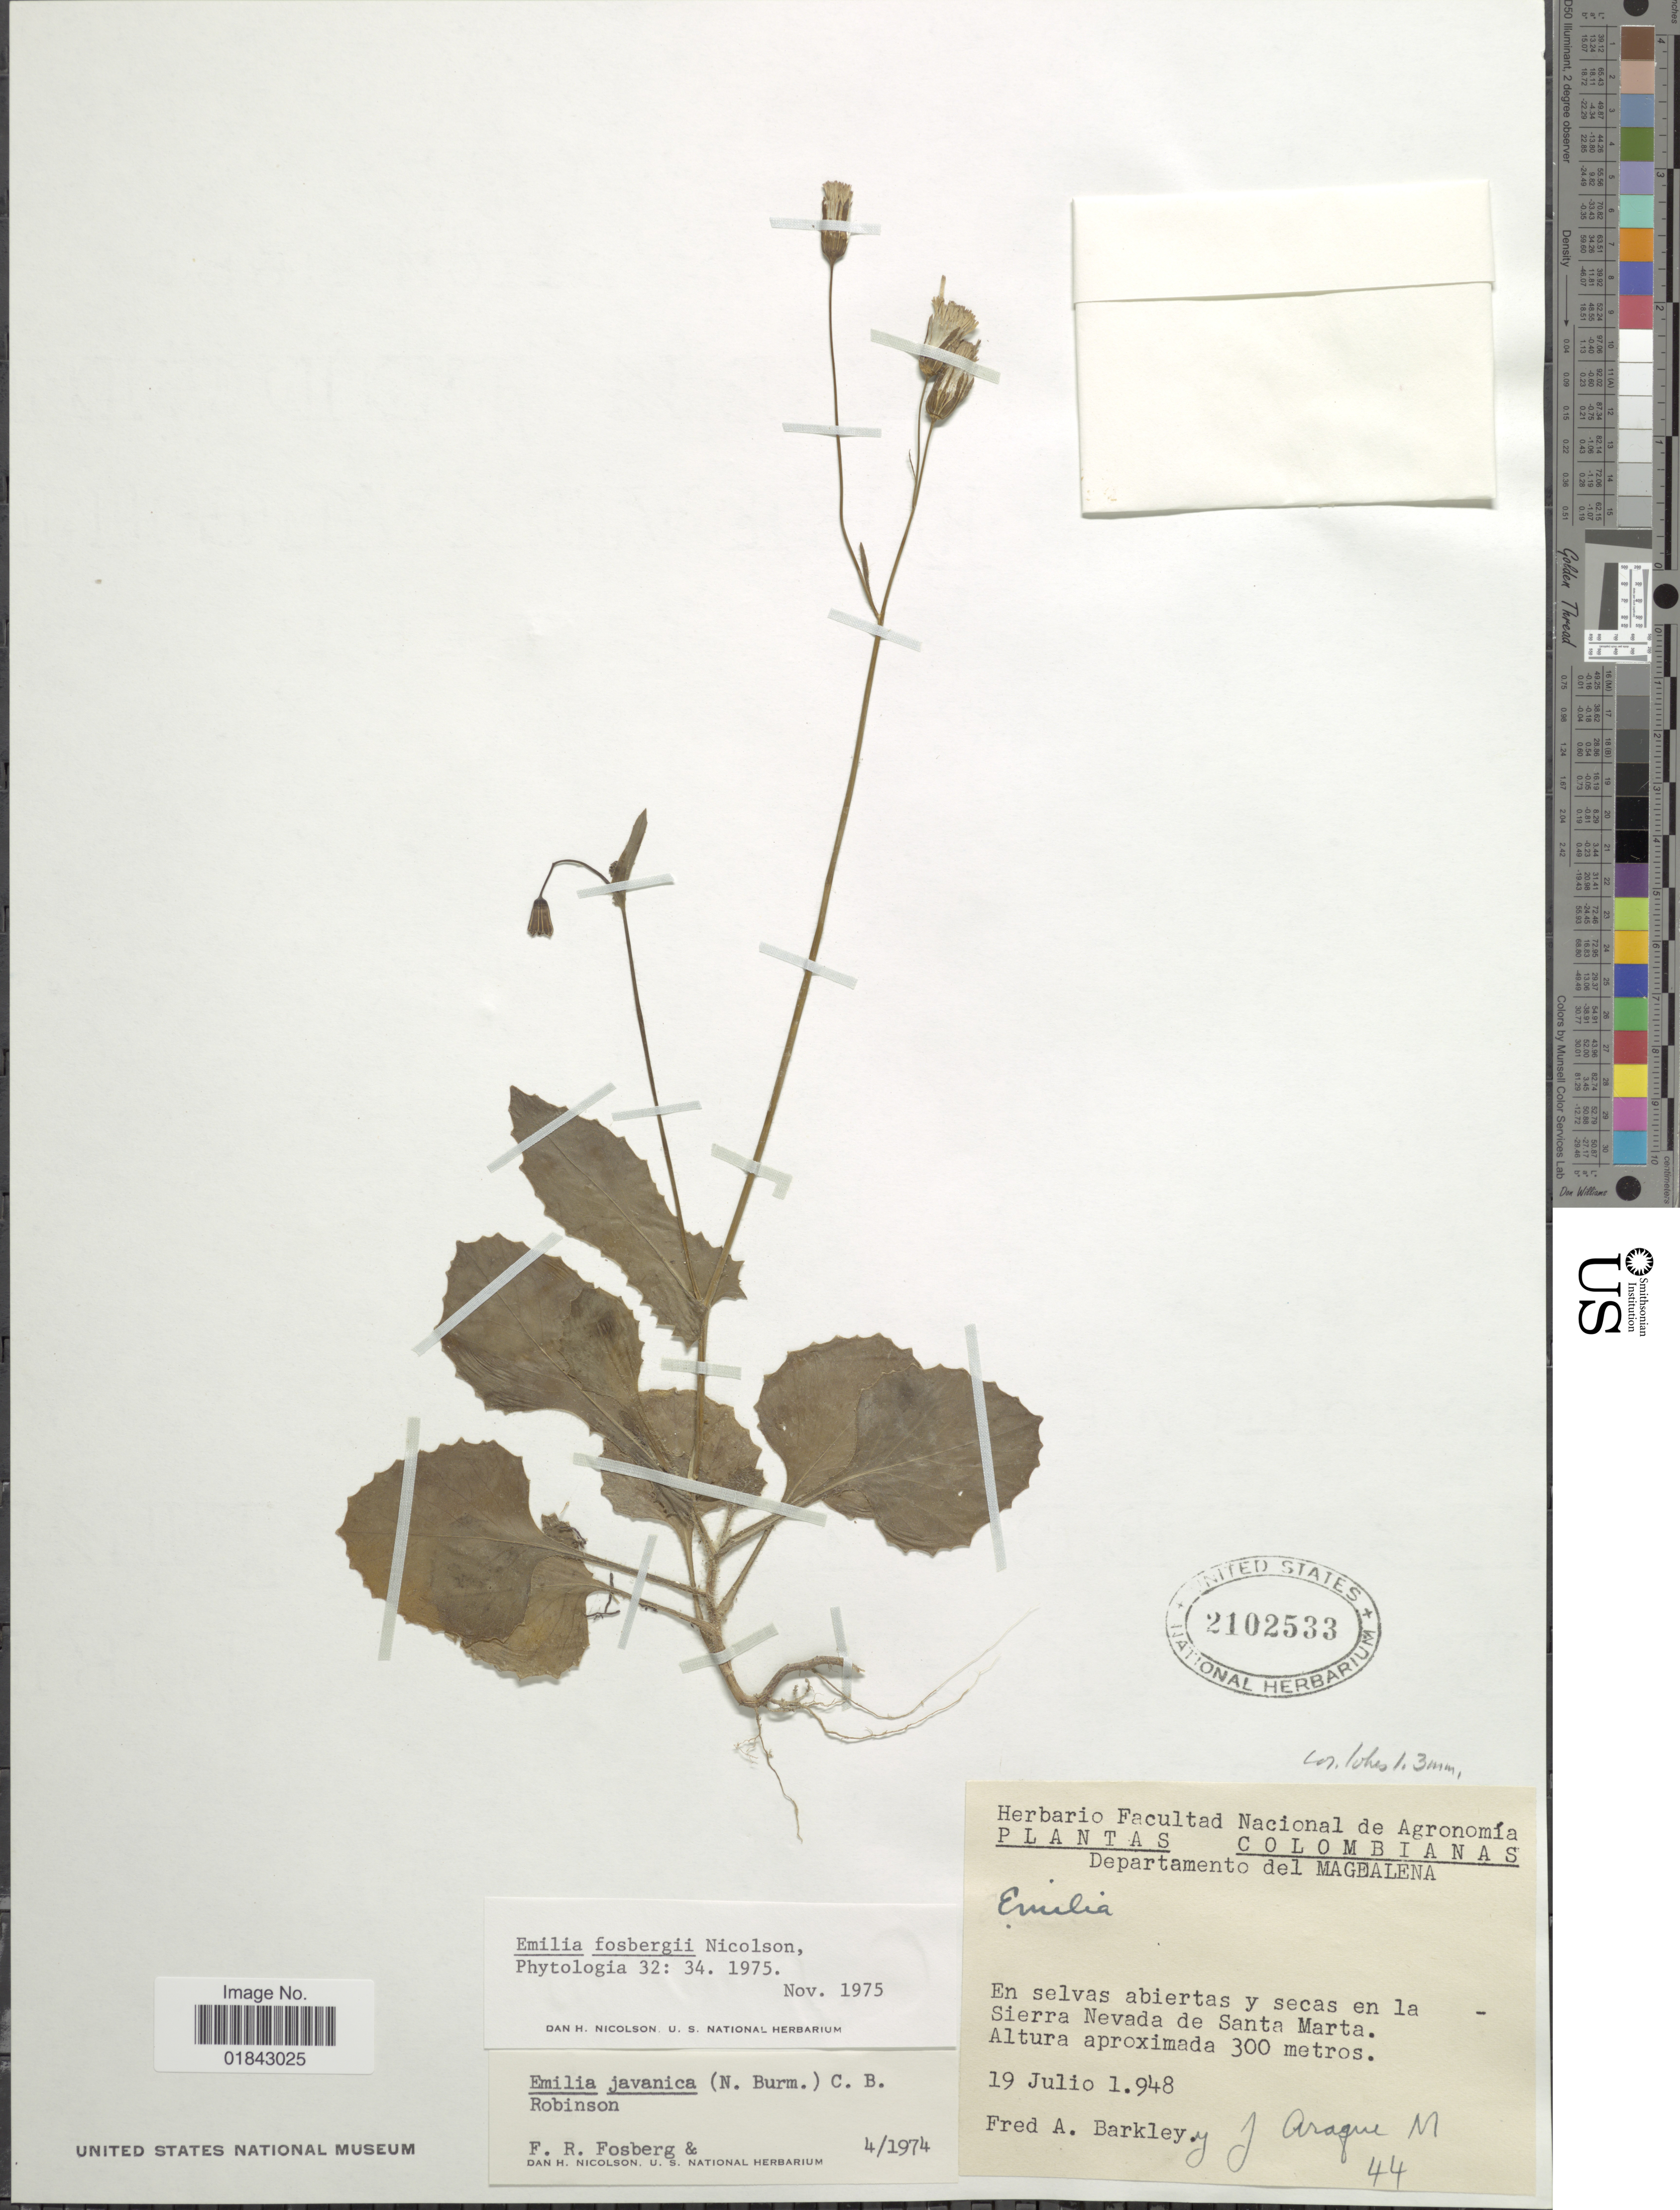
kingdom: Plantae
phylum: Tracheophyta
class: Magnoliopsida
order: Asterales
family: Asteraceae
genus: Emilia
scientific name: Emilia fosbergii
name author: Nicolson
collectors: F. A. Barkley & J. Araque Molina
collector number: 44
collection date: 1948-07-19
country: Colombia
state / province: Magdalena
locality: En selvas abiertas y seca en la Sierra Nevada de Santa Marta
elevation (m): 300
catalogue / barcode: US 2102533